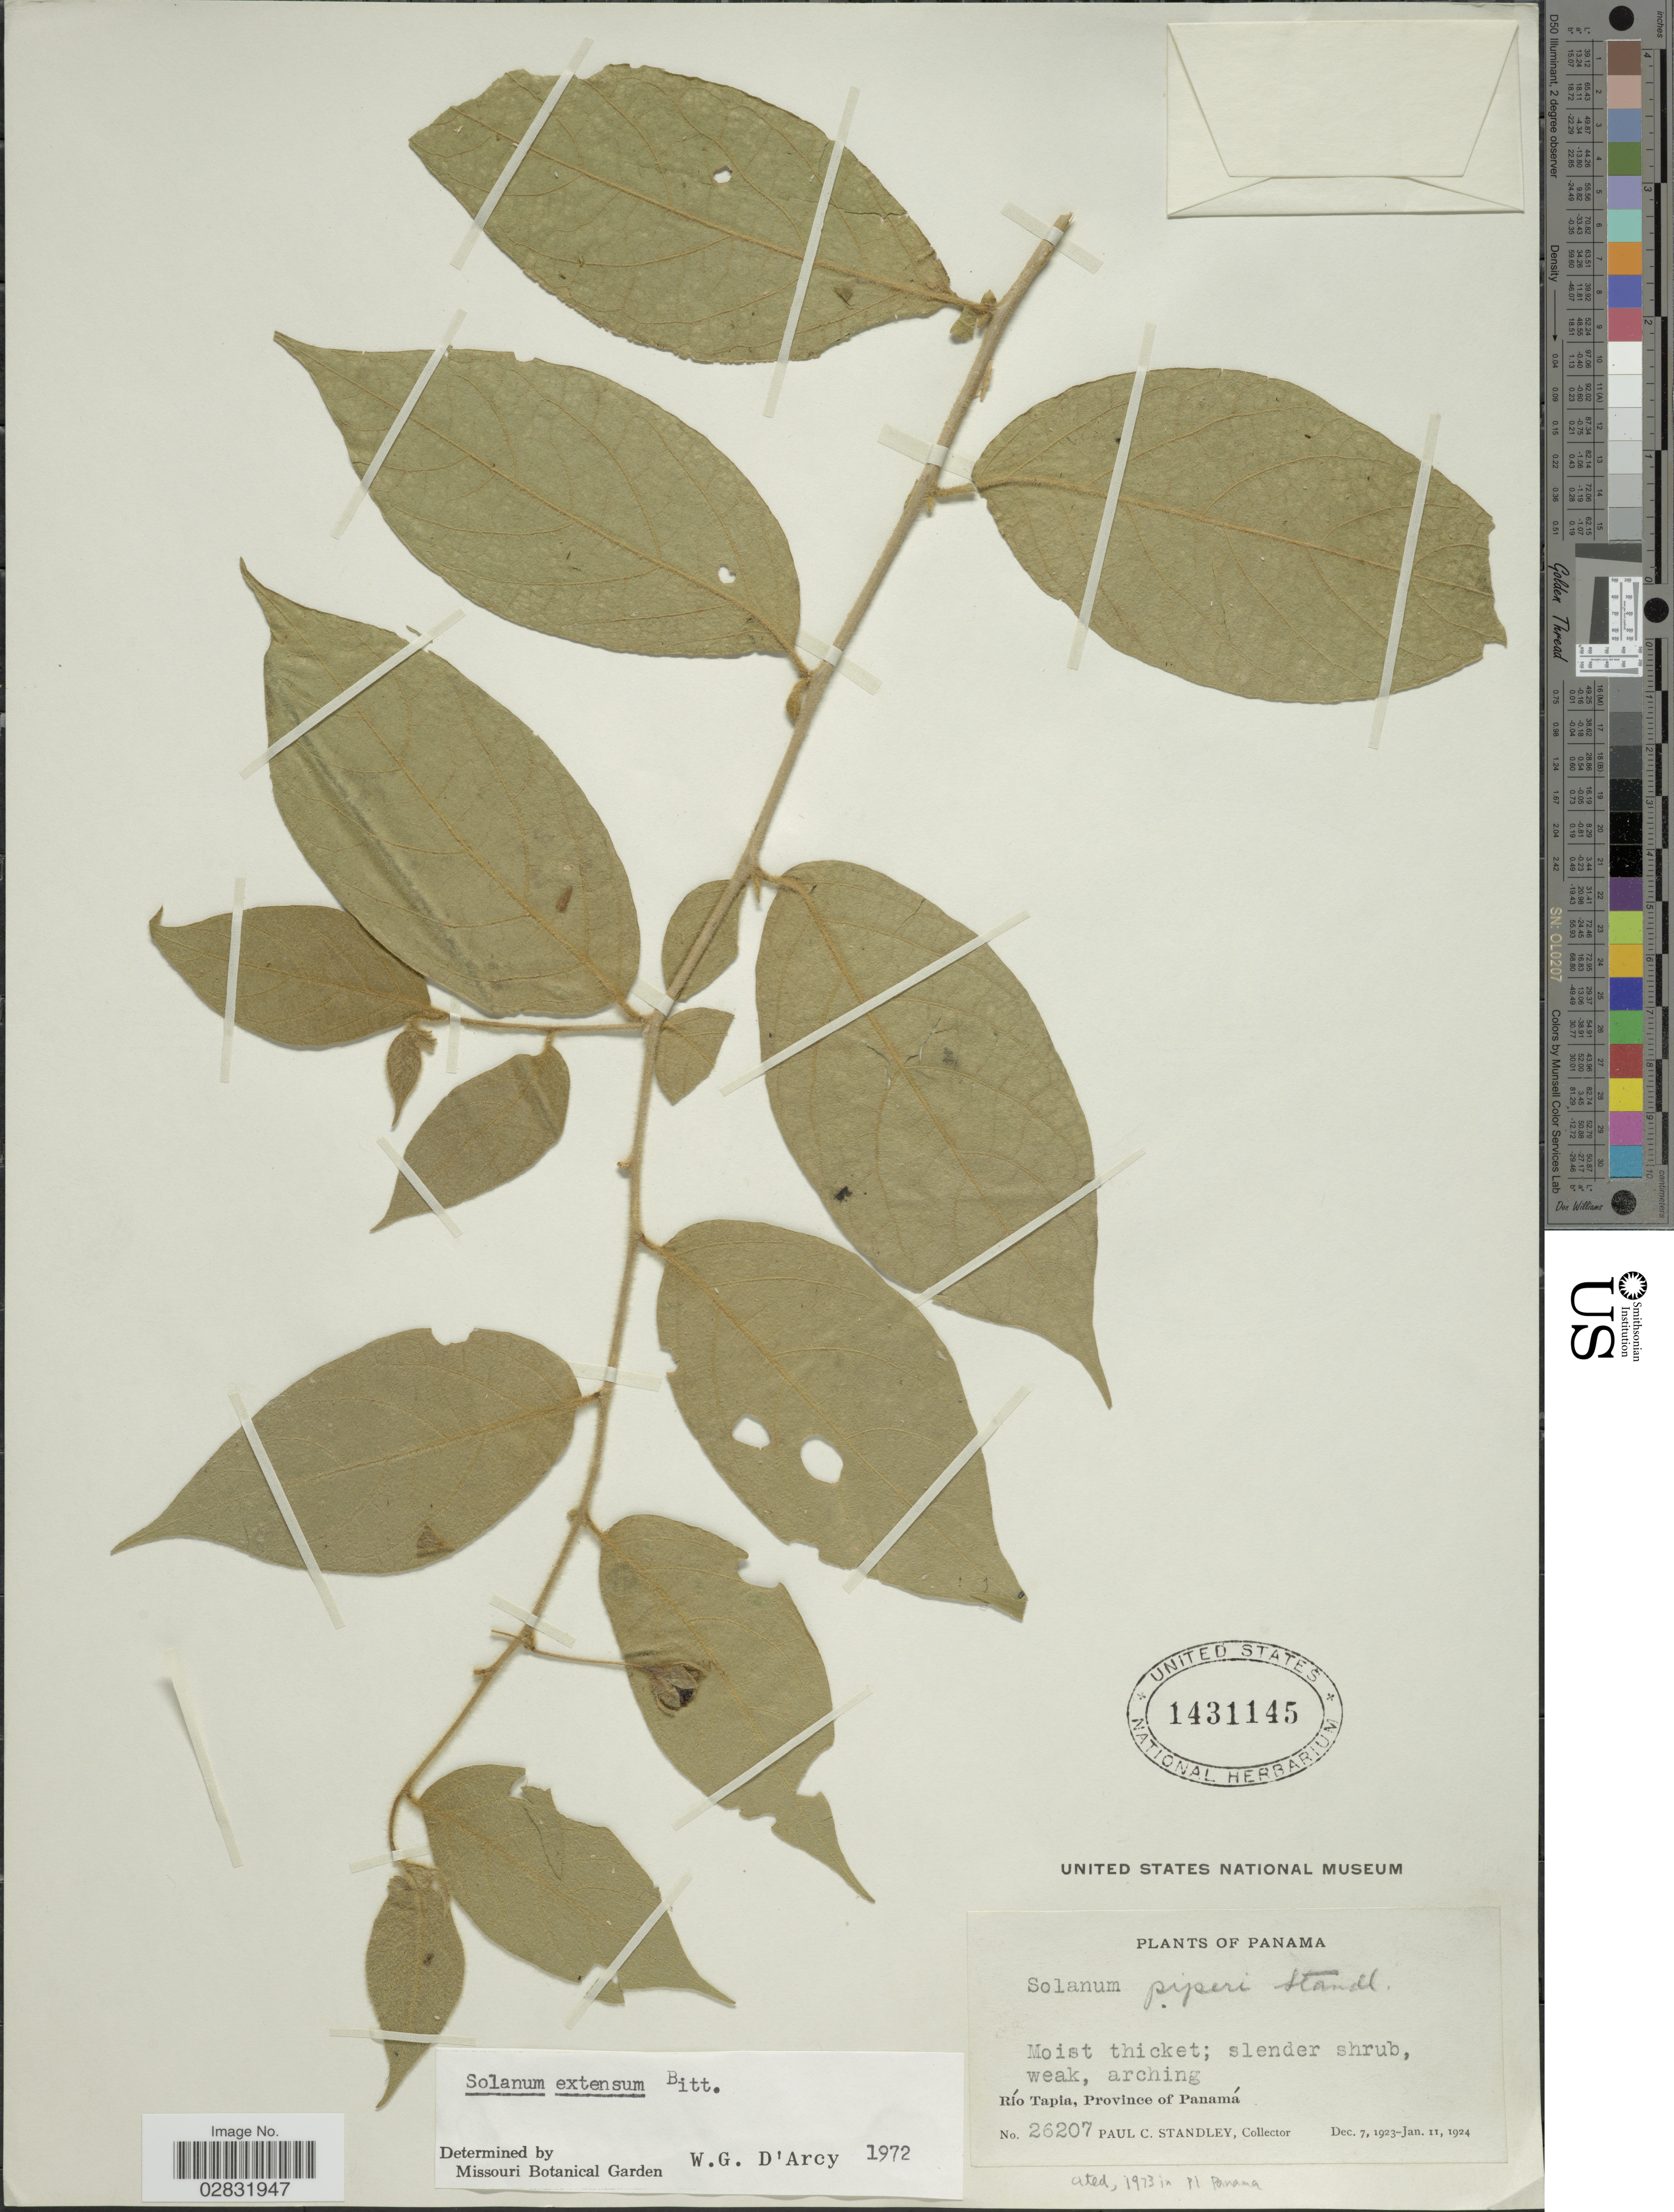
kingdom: Plantae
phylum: Tracheophyta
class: Magnoliopsida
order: Solanales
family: Solanaceae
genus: Solanum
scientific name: Solanum extensum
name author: Bitter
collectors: P. C. Standley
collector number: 26207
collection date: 1923-12-07/1924-01-11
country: Panama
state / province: Panamá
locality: Río Tapia, Province of Panamá.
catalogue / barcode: US 1431145